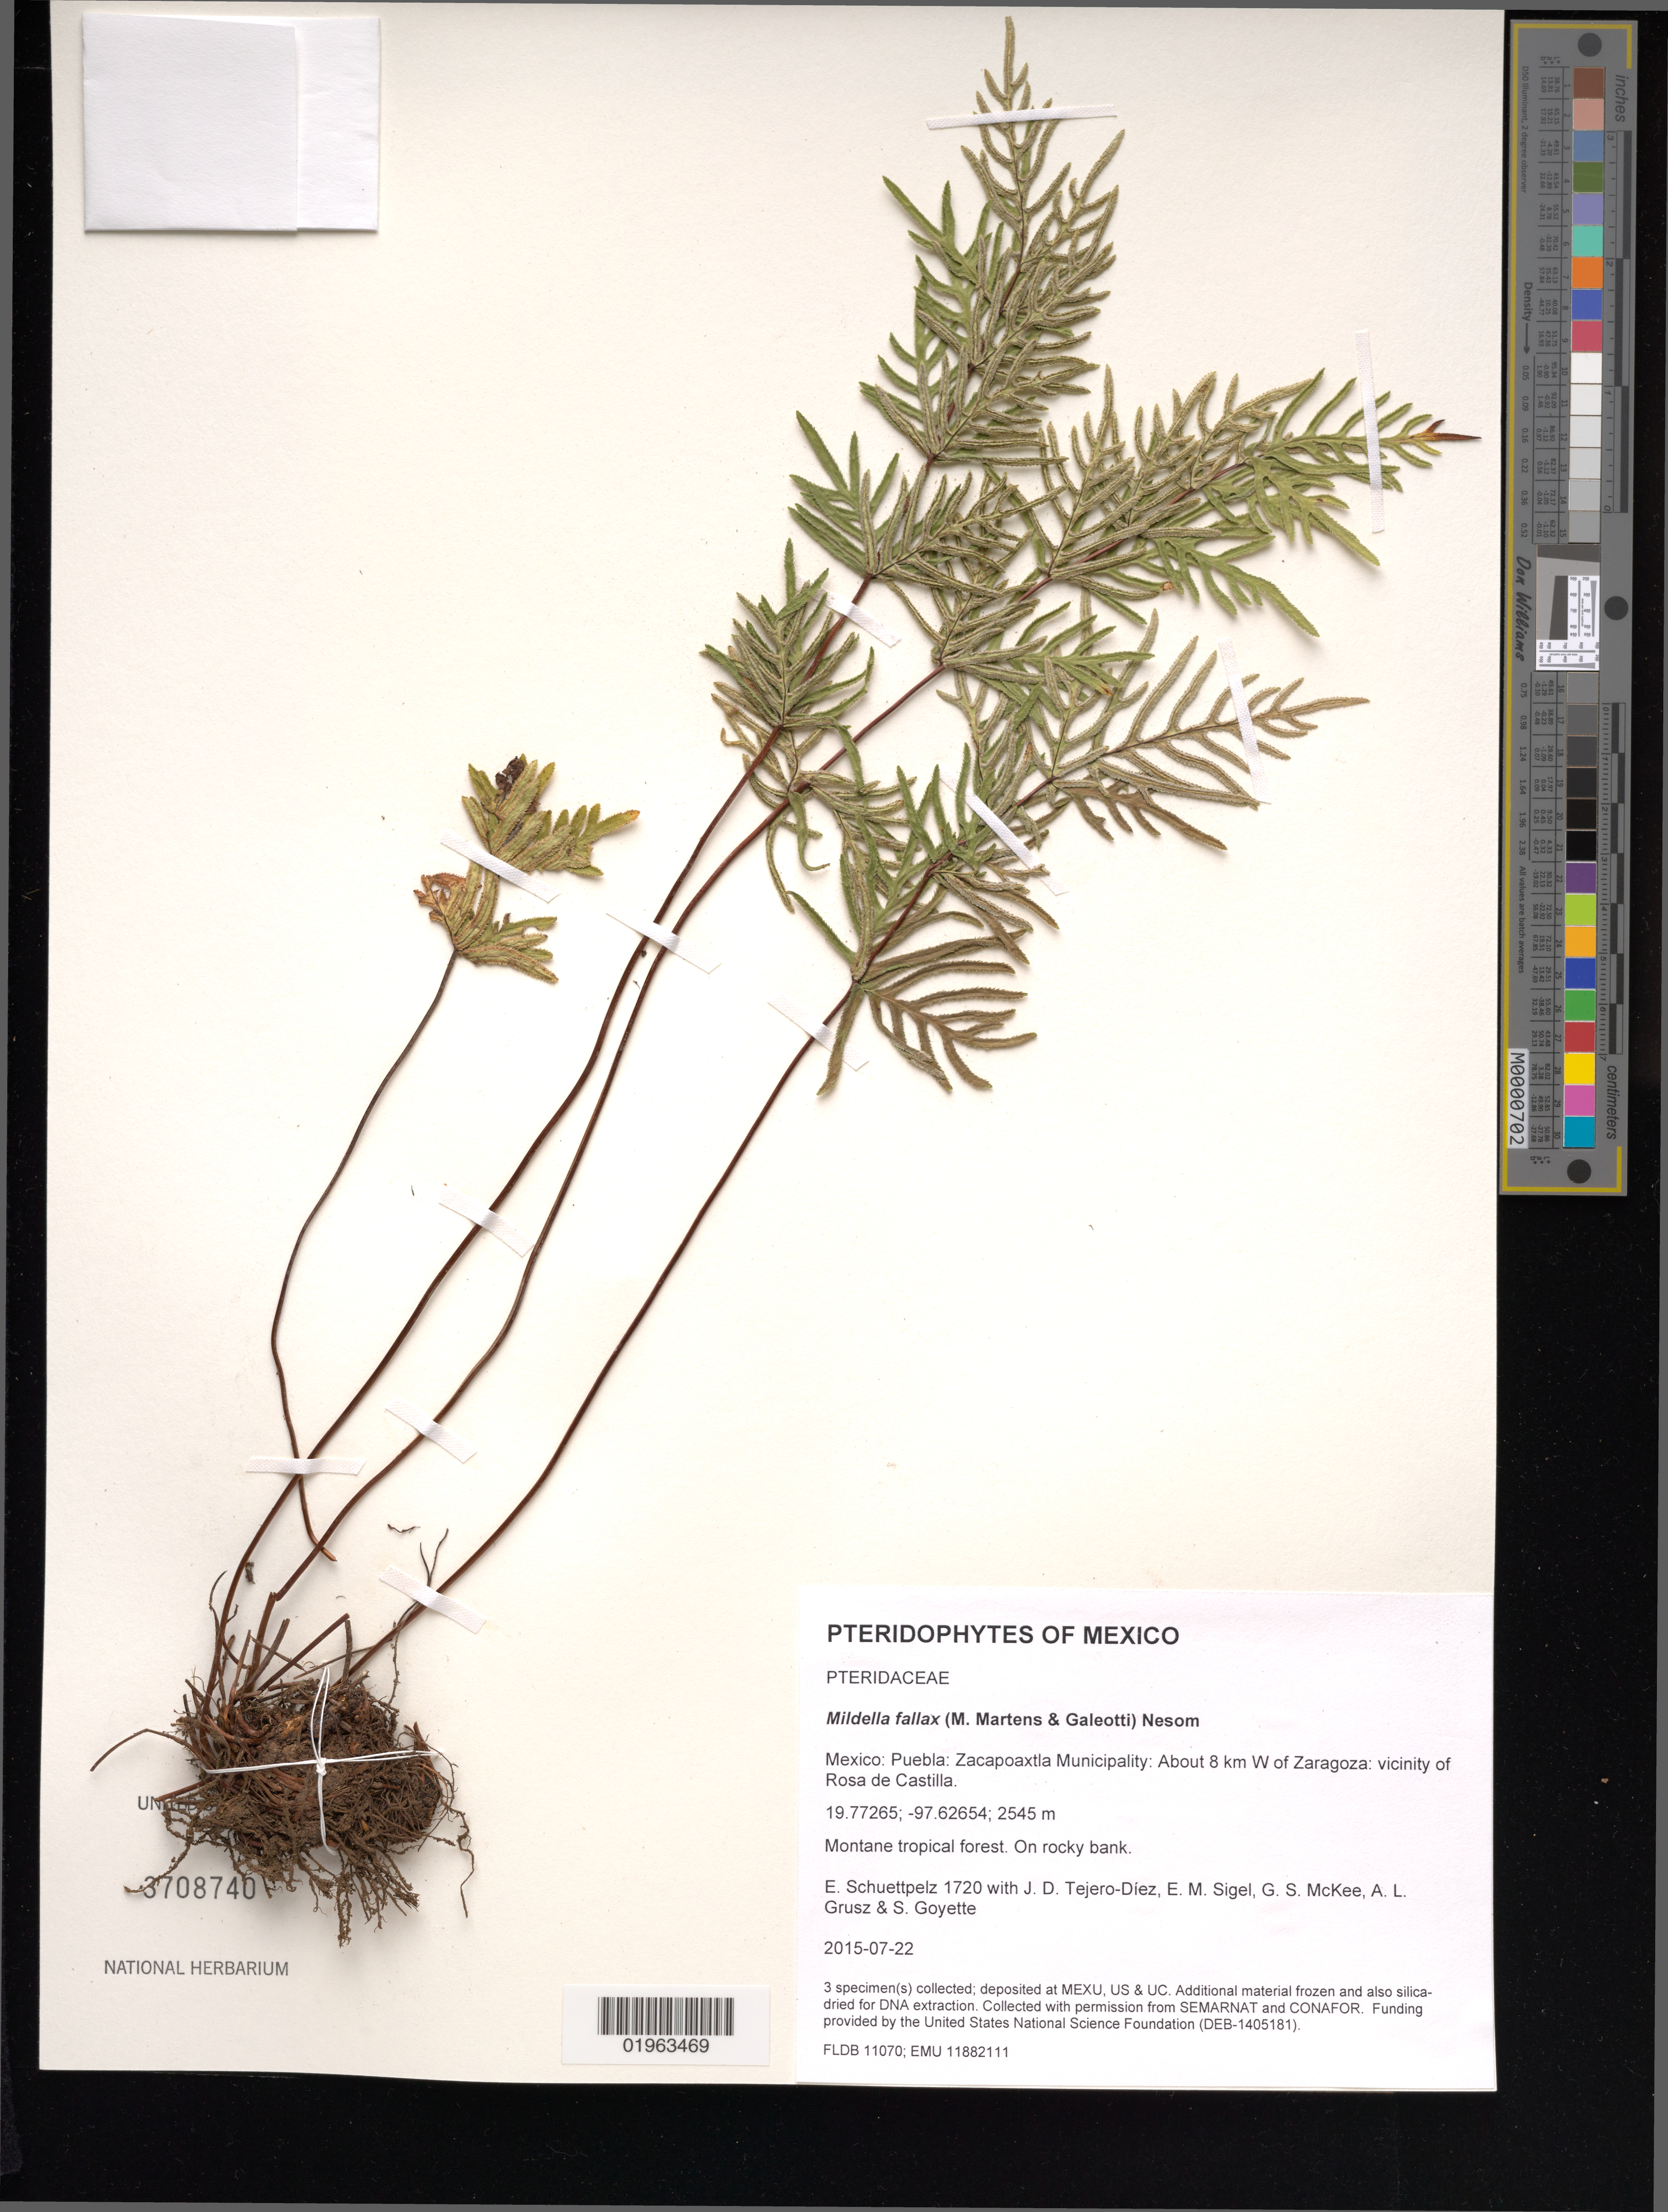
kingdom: Plantae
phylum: Tracheophyta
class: Polypodiopsida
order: Polypodiales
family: Pteridaceae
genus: Mildella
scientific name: Mildella fallax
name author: (M. Martens & Galeotti) G.L. Nesom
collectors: E. Schuettpelz, D. Tejero-Díez, E. M. Sigel, G. S. McKee & A. Grusz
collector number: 1720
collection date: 2015-07-22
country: Mexico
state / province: Puebla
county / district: Zacapoaxtla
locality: About 8 km W of Zaragoza: vicinity of Rosa de Castilla.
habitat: Montane tropical forest.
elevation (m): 2545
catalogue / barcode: US 3708740